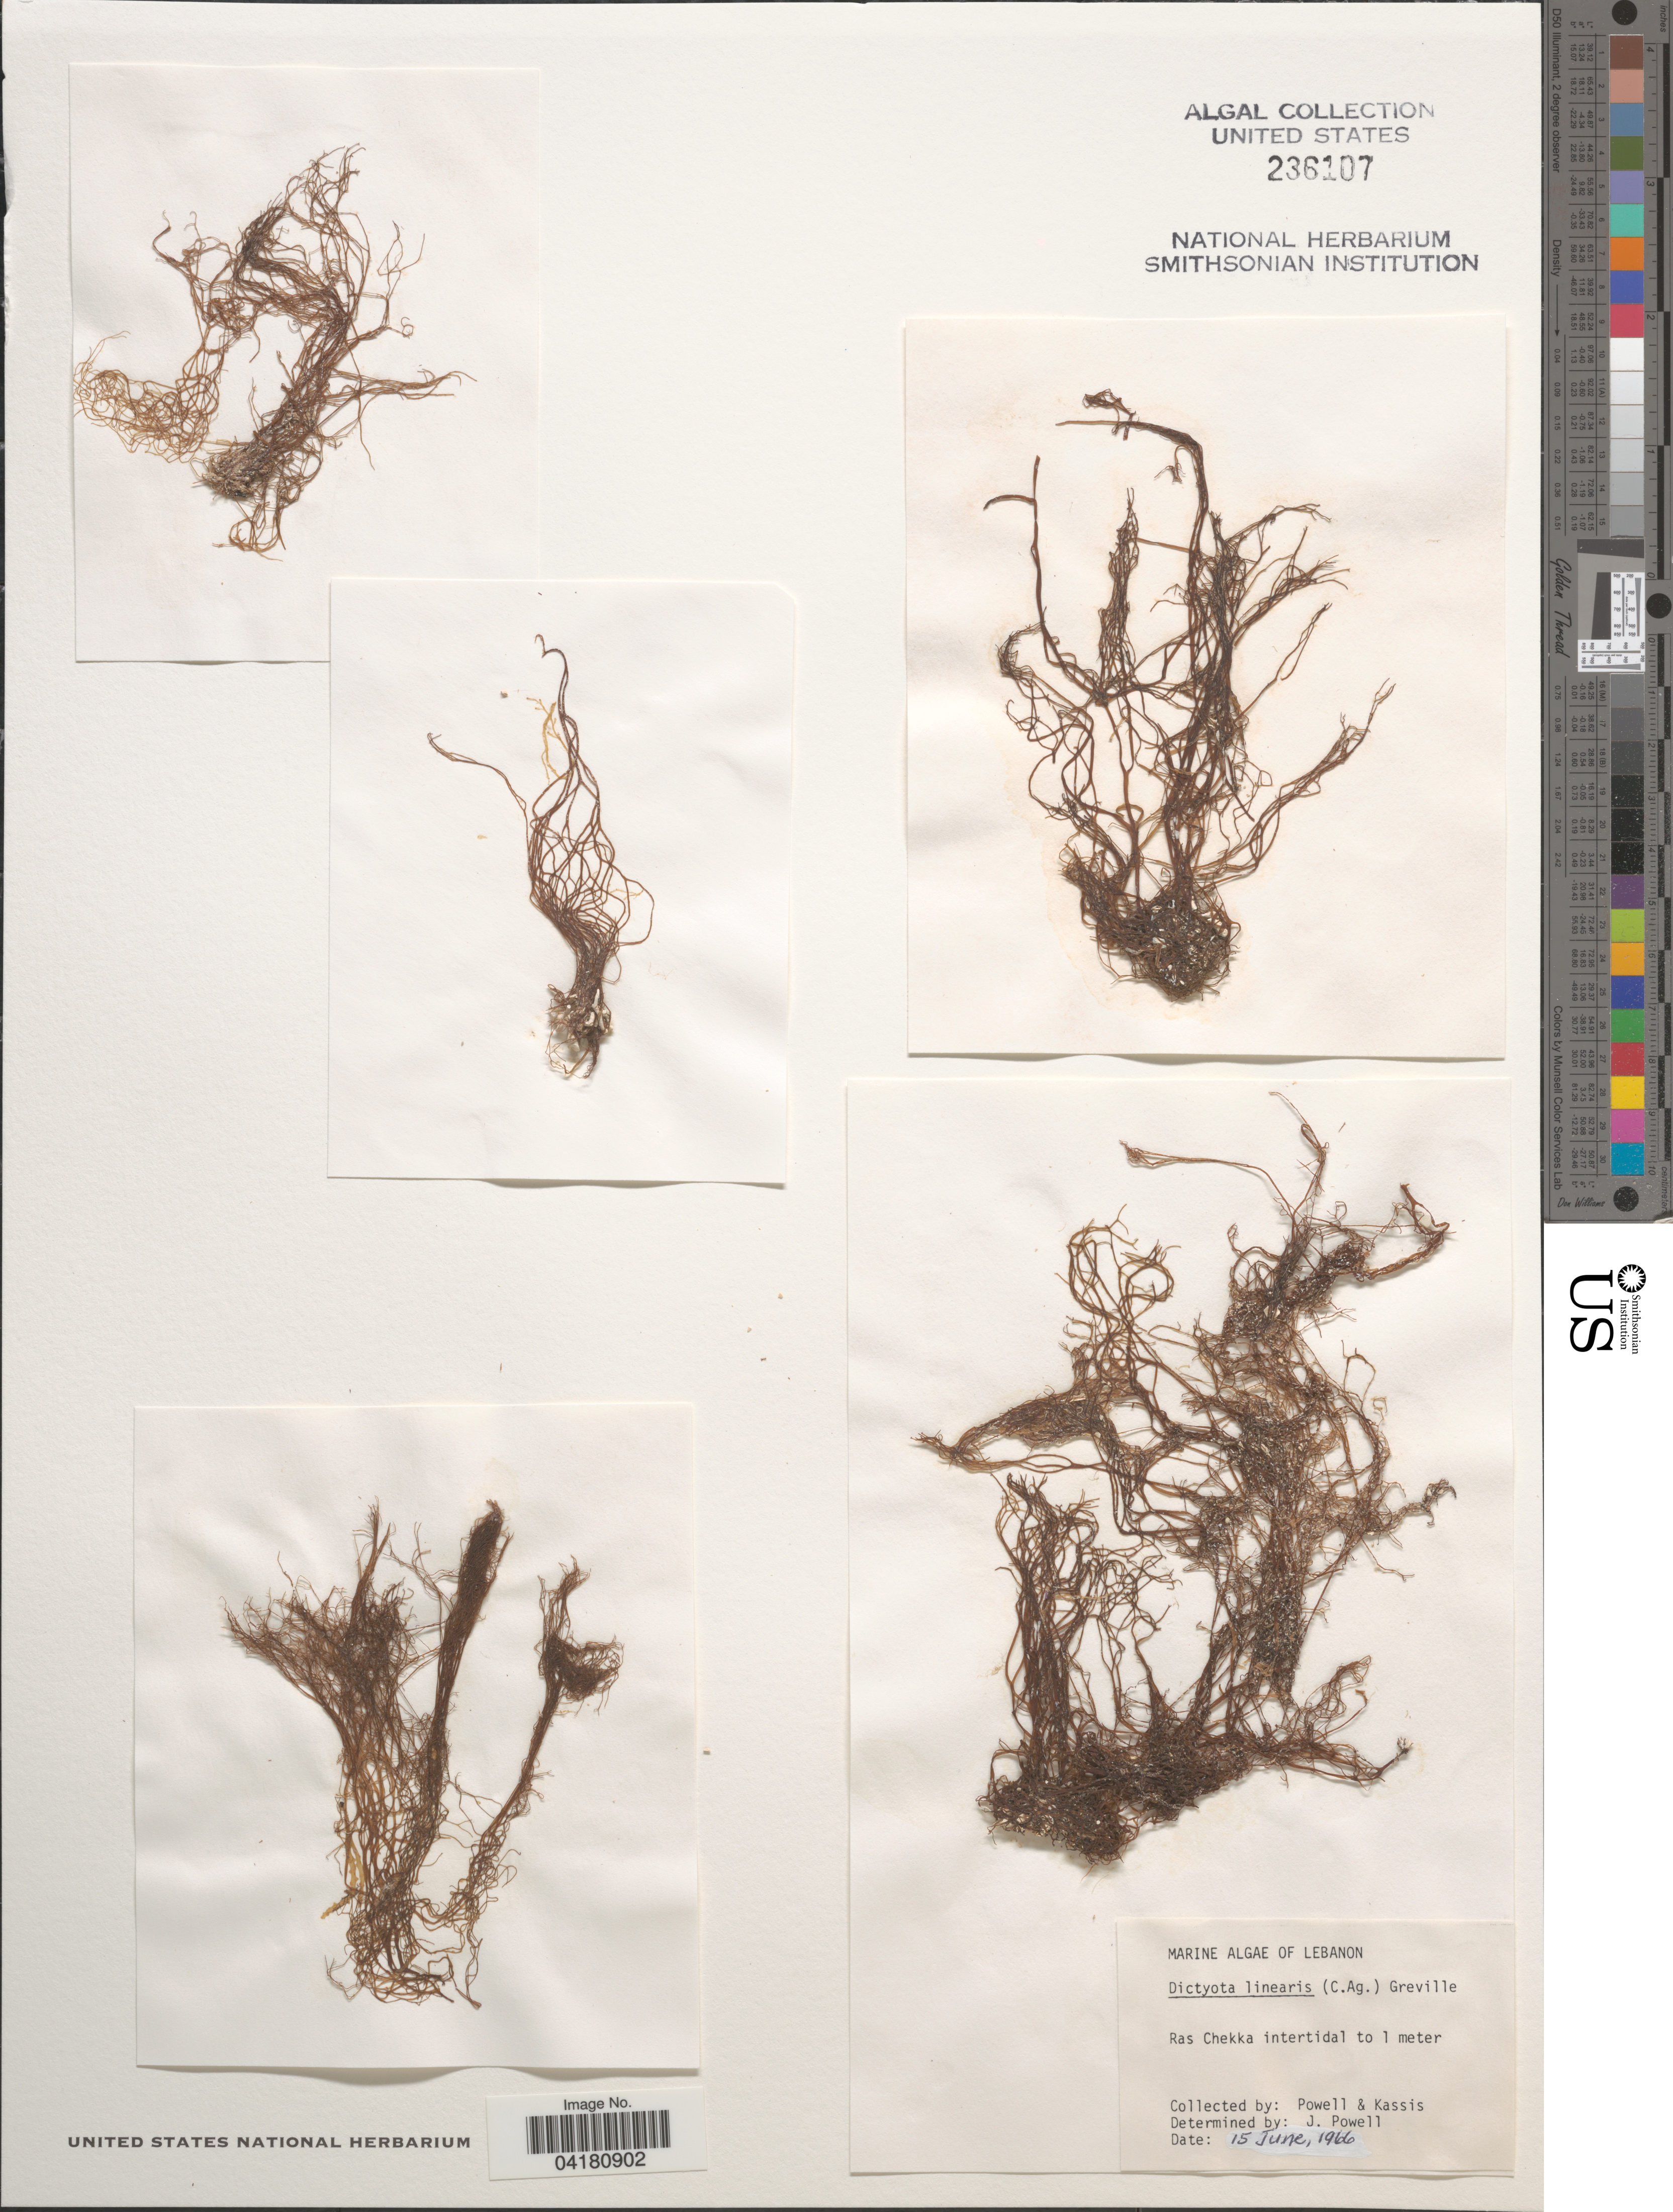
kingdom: Chromista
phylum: Ochrophyta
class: Phaeophyceae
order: Dictyotales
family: Dictyotaceae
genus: Dictyota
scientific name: Dictyota linearis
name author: (C. Agardh) Grev.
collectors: -. Powell & Kassis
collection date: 1966-06-15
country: Lebanon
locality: Ras Chekka intertidal to 1 meter.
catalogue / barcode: US 236107